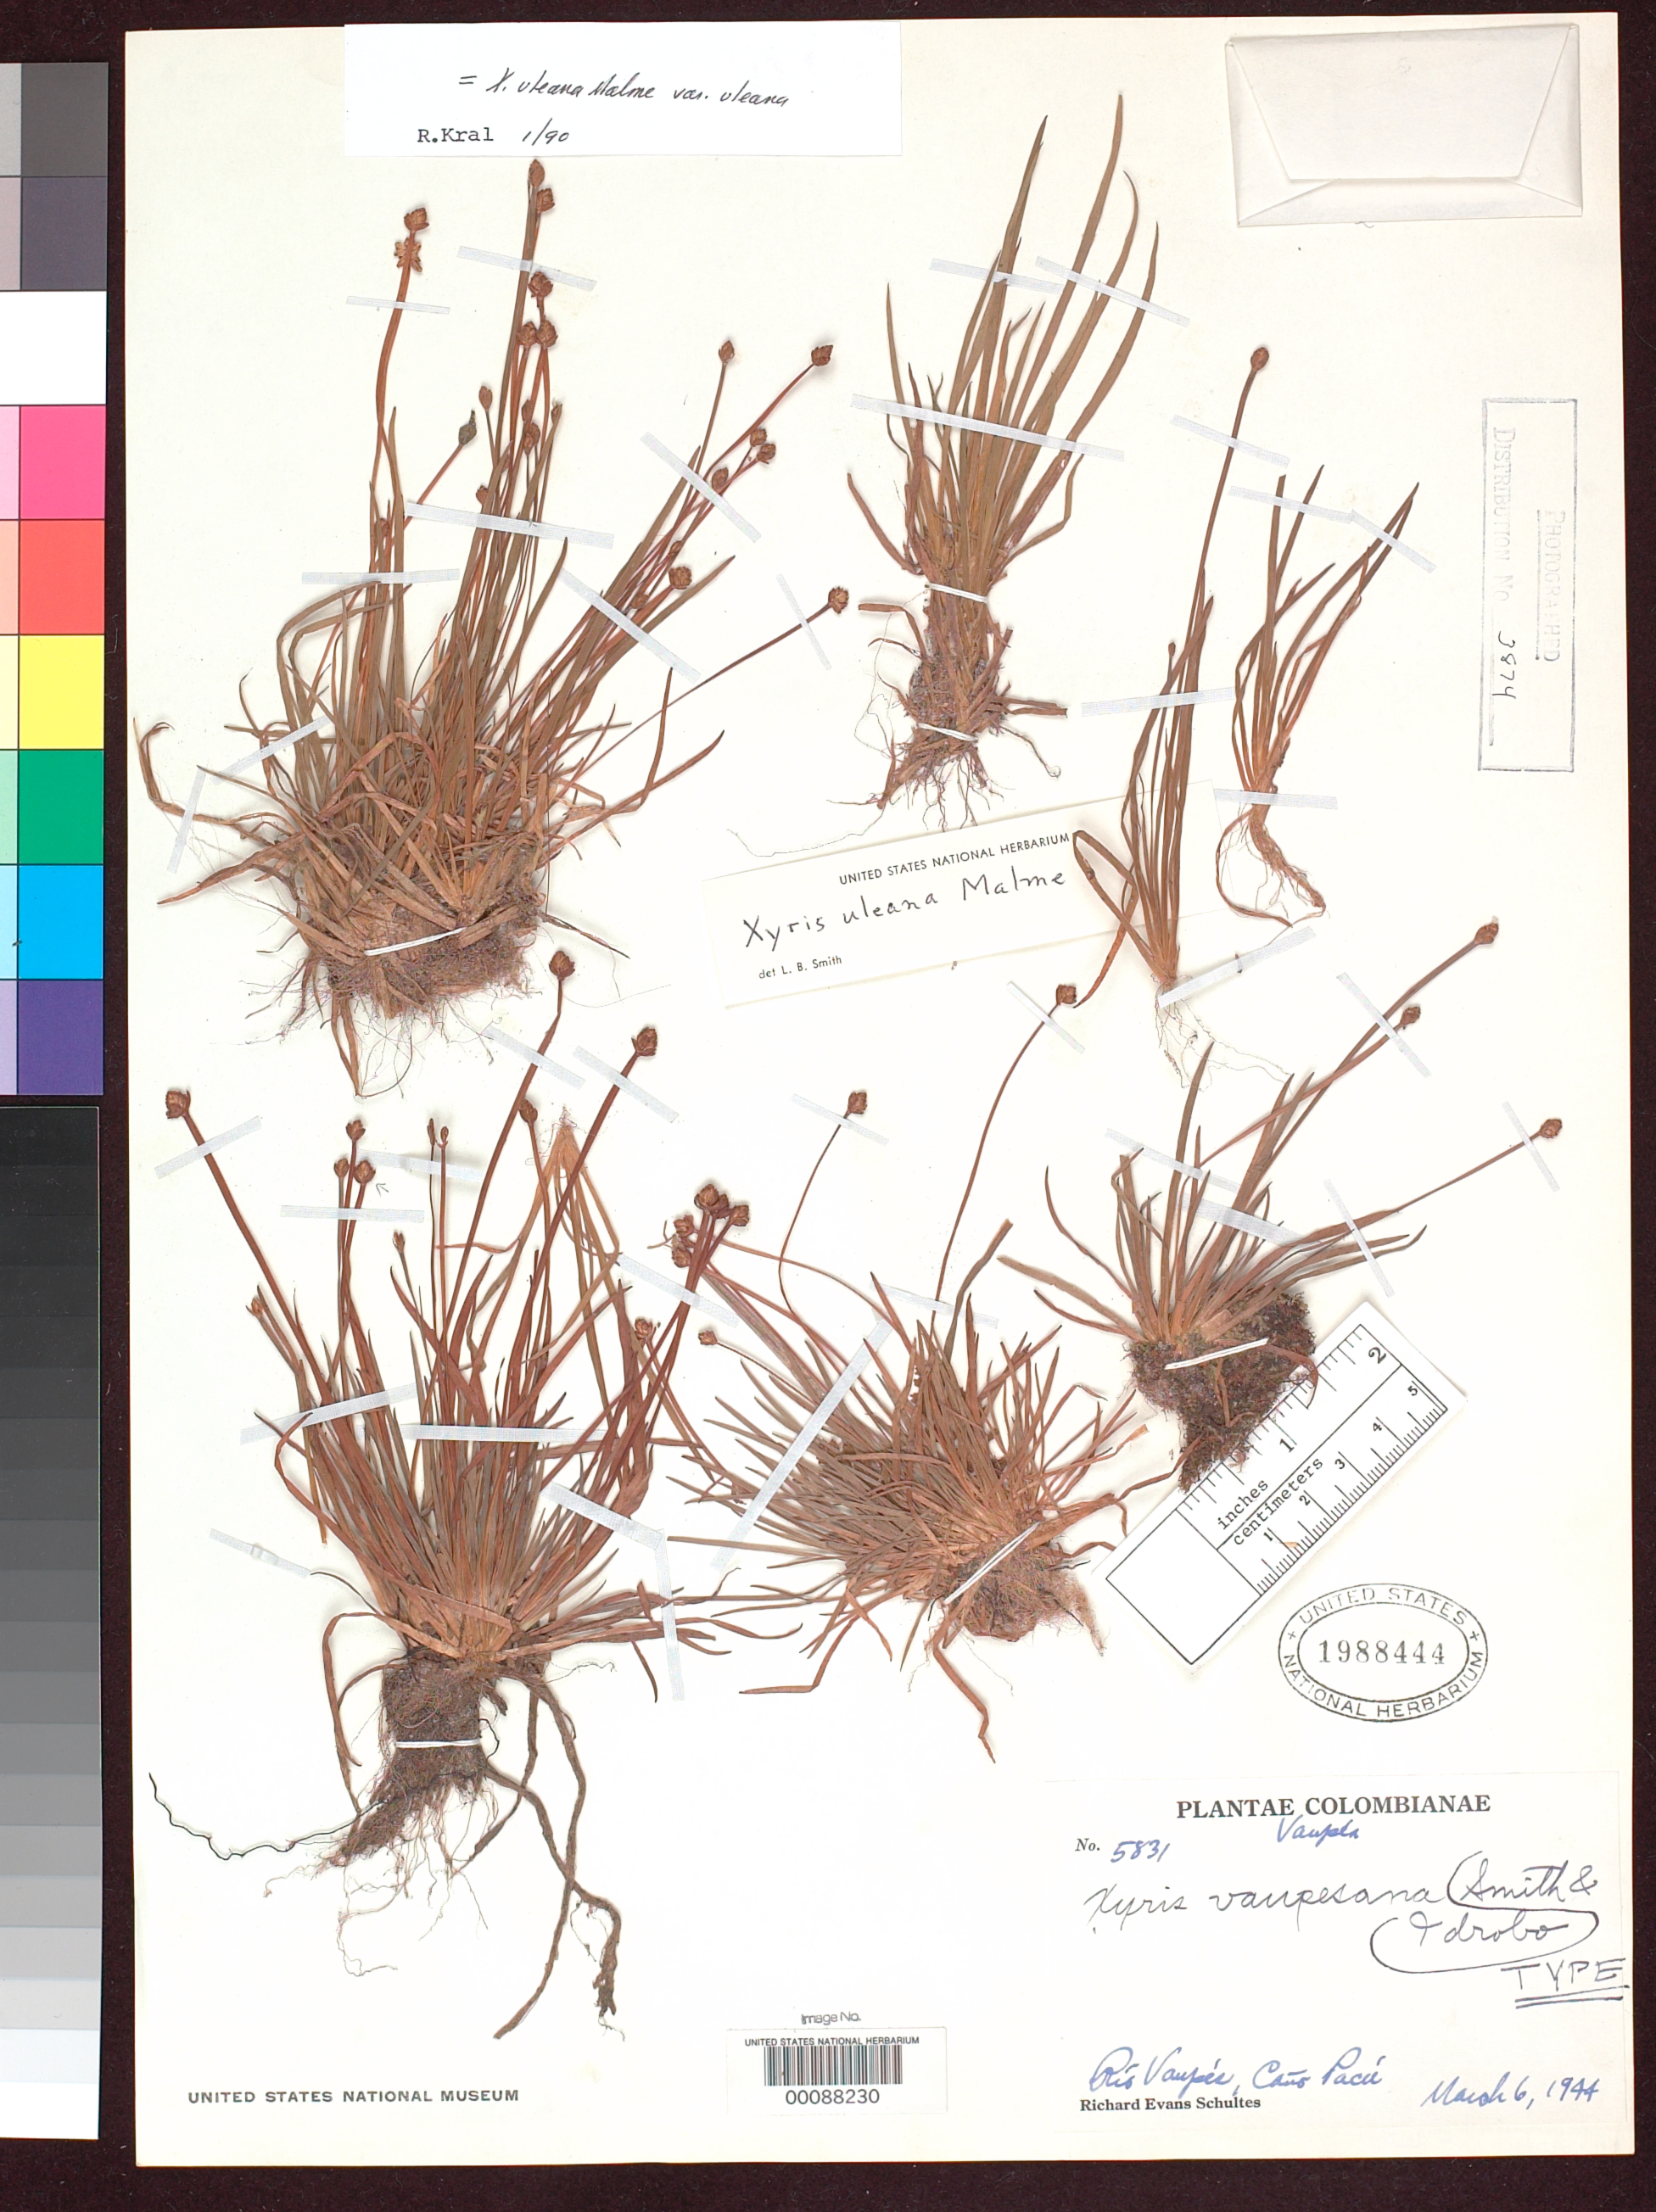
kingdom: Plantae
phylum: Tracheophyta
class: Liliopsida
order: Poales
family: Xyridaceae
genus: Xyris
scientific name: Xyris vaupesana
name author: Idrobo & L.B. Sm.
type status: Holotype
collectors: R. E. Schultes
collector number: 5831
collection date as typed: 06 Mar 1944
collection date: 1944-03-06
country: Colombia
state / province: Vaupés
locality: Rio Vaupes, Caño Pacu.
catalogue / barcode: US 1988444